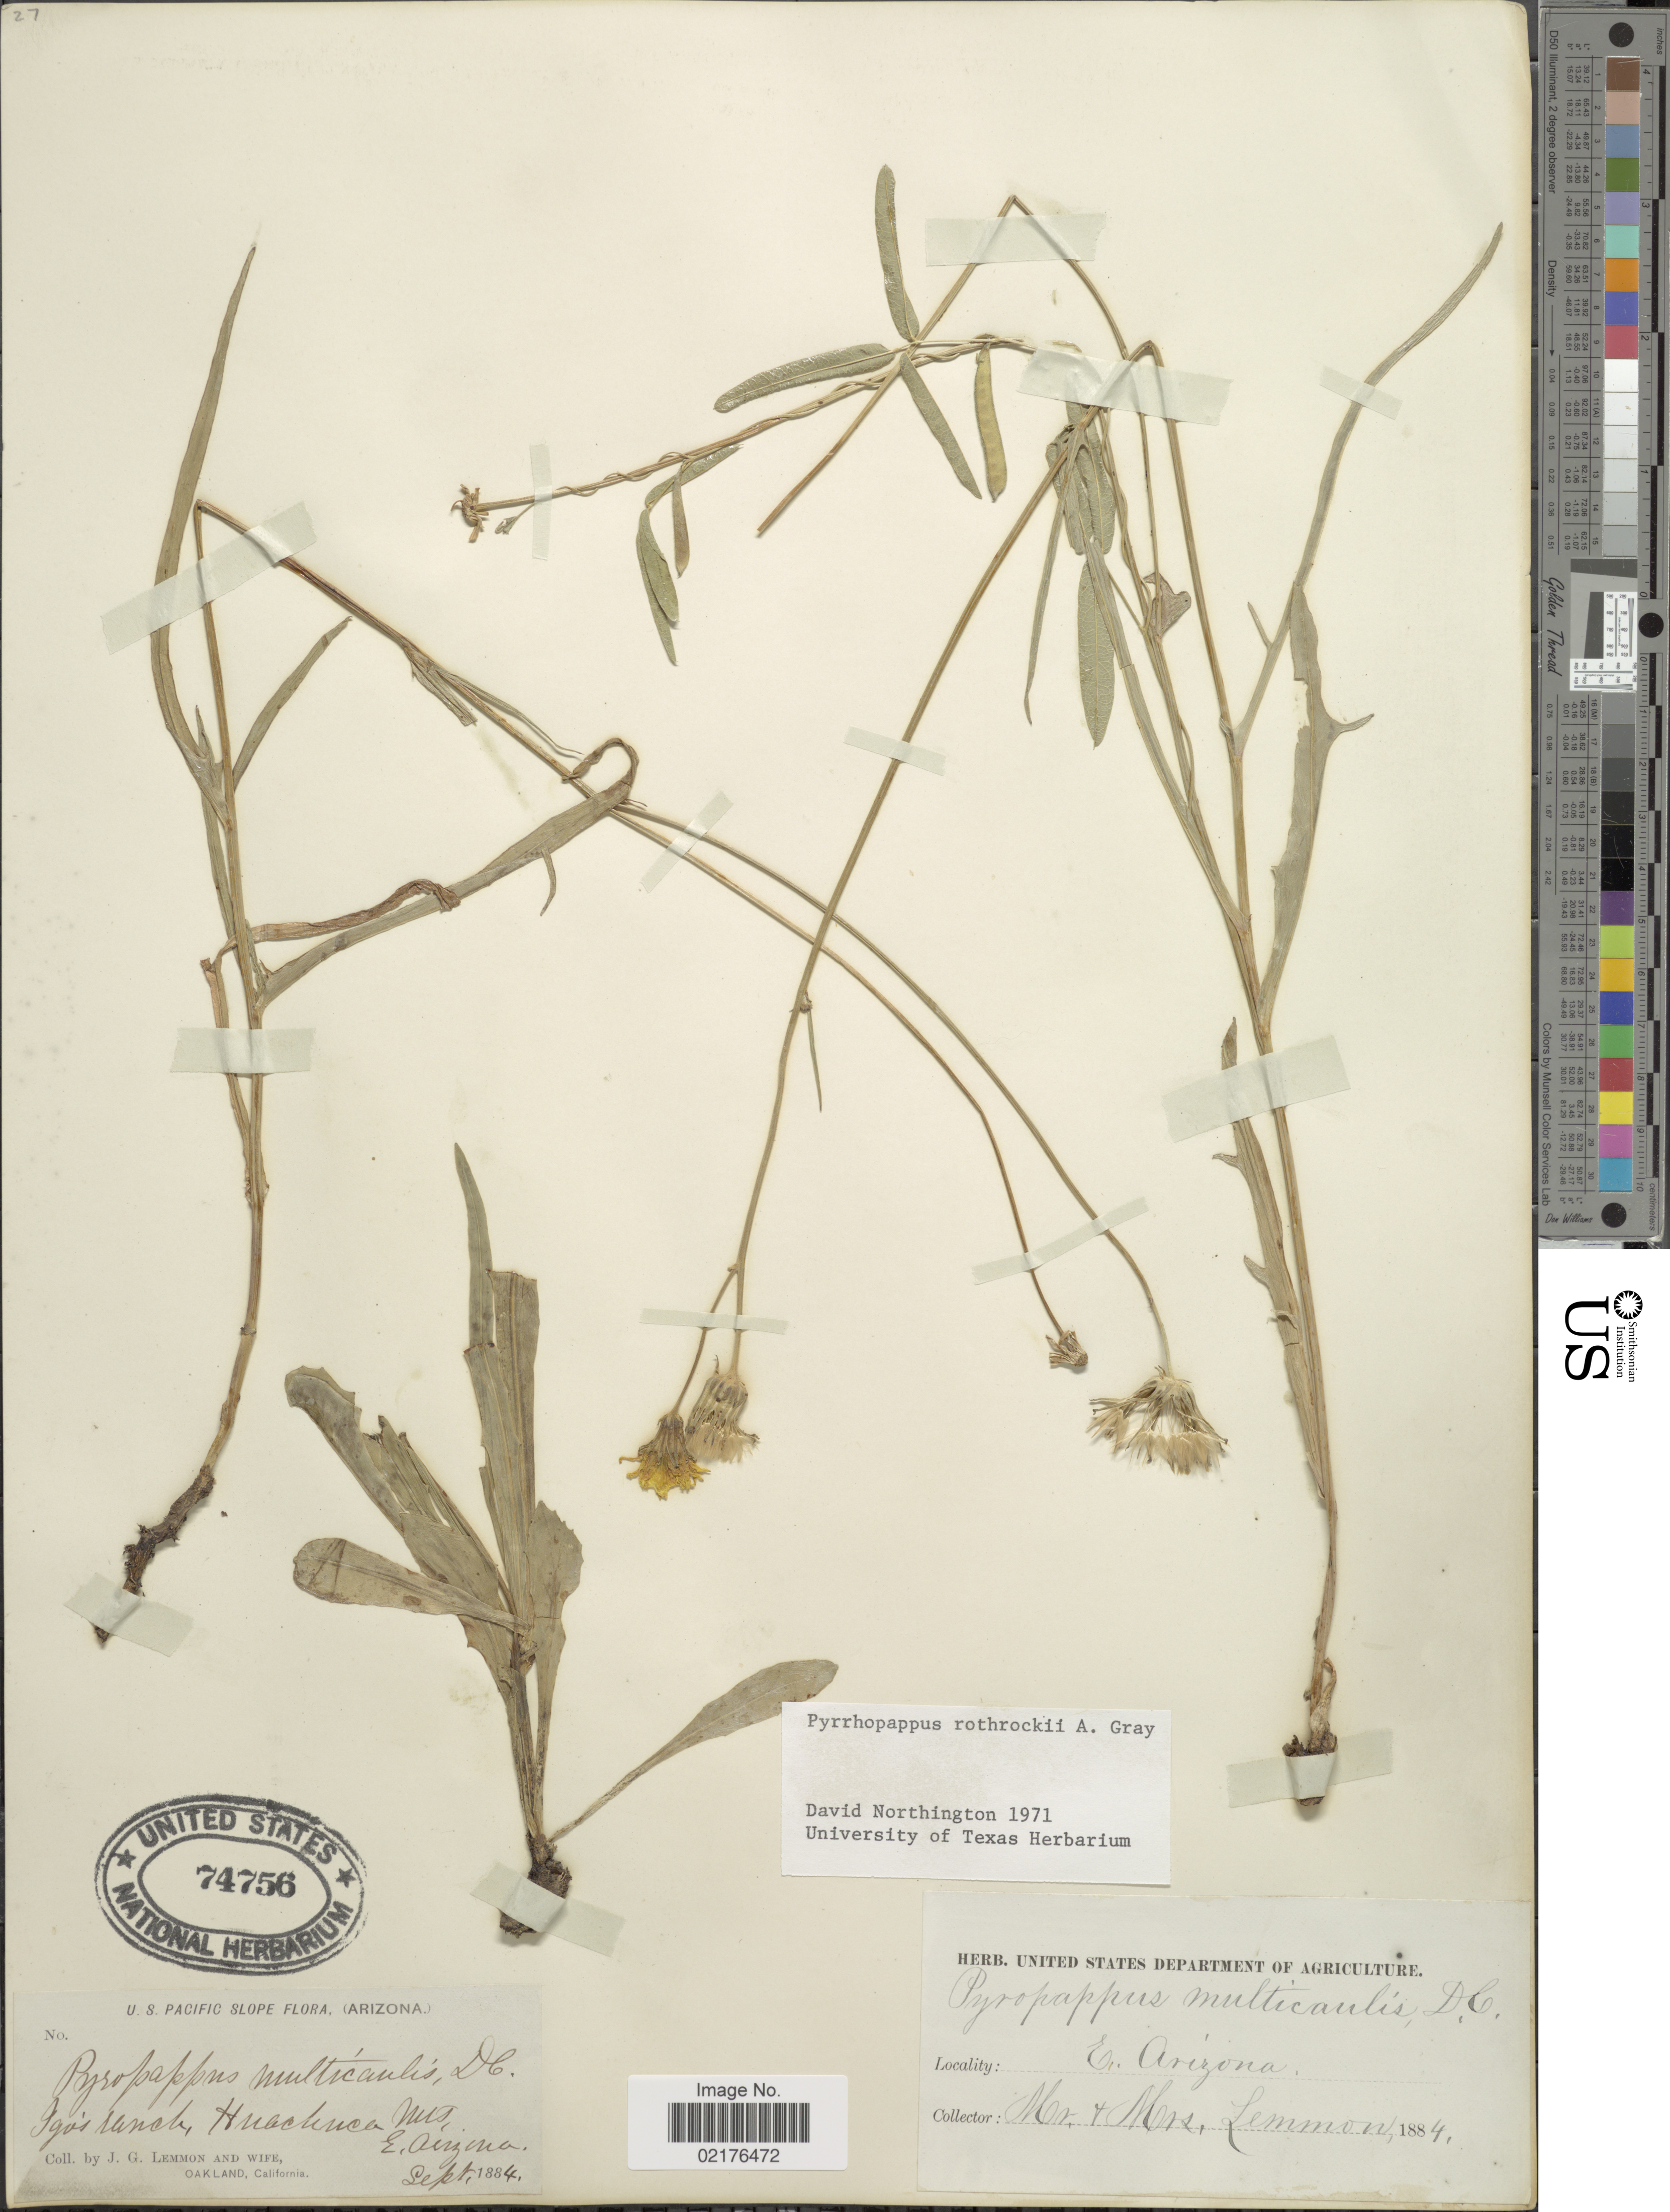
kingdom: Plantae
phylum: Tracheophyta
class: Magnoliopsida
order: Asterales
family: Asteraceae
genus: Pyrrhopappus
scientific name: Pyrrhopappus rothrockii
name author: A. Gray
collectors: J. Lemmon & Mrs. J. G. Lemmon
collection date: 1884-09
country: United States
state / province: Arizona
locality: U.S. Pacific Slope, Igos Ranch, Huachuca Mts, E. Arizona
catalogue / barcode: US 74756